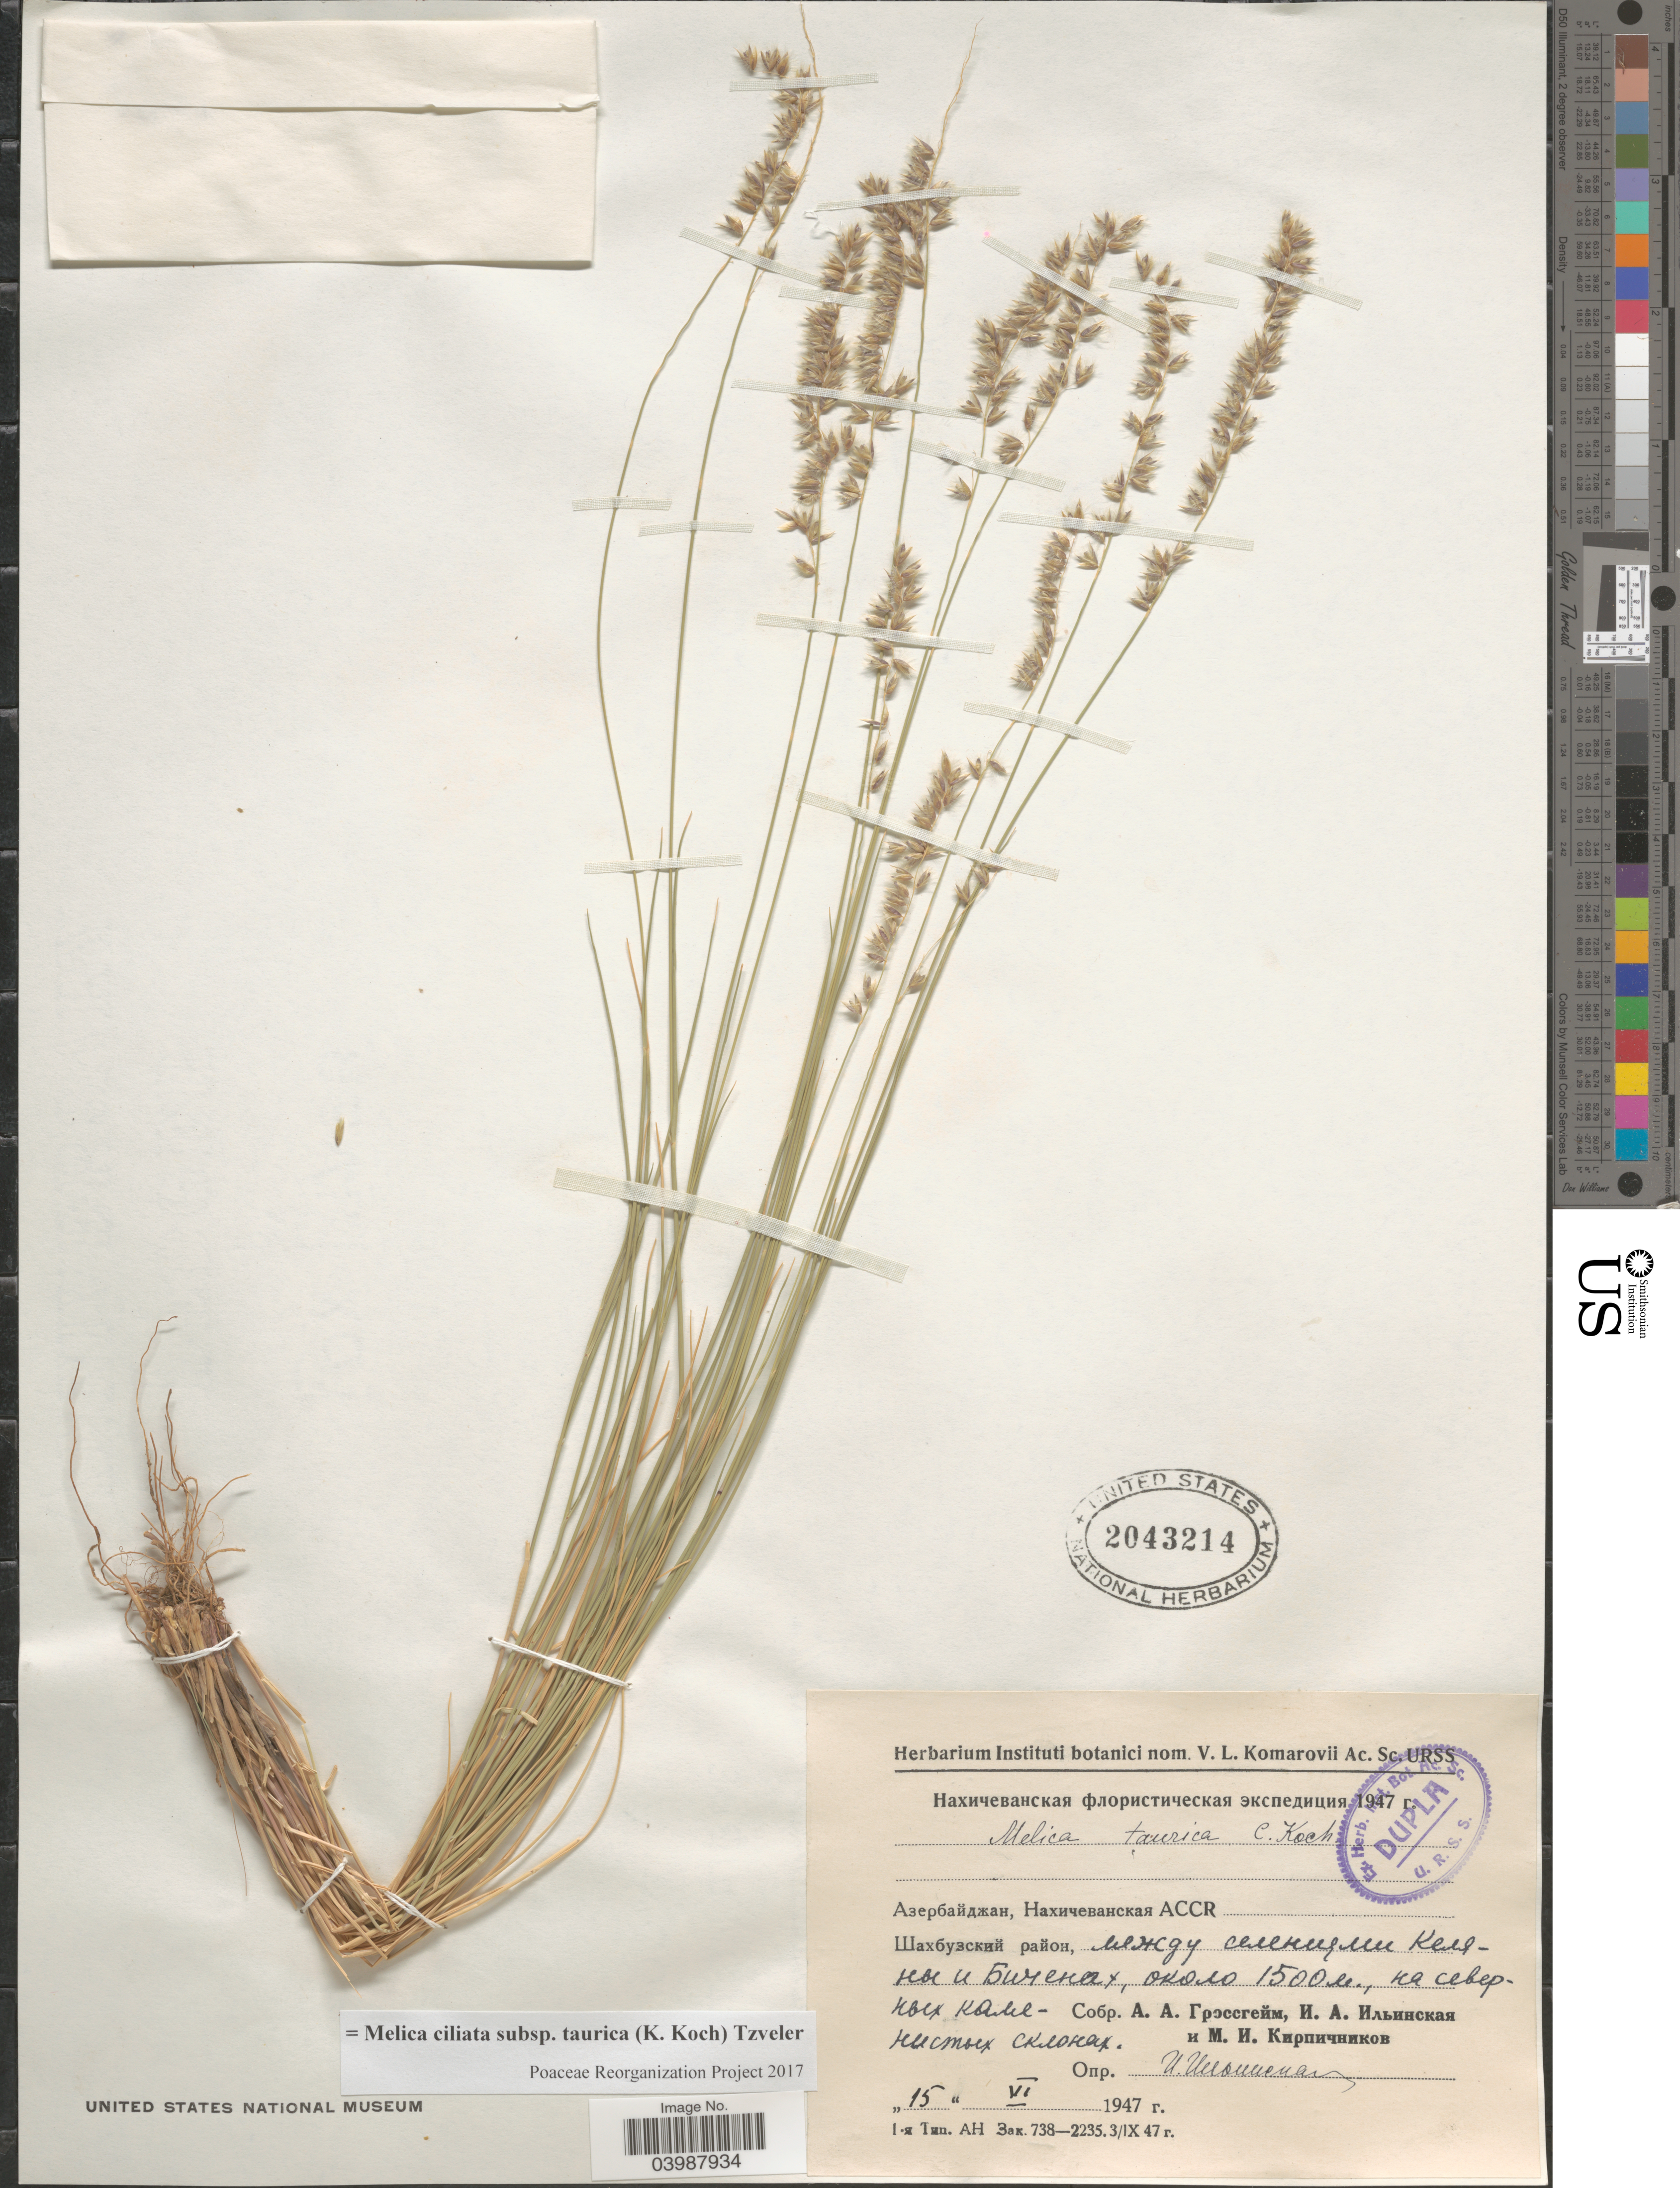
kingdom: Plantae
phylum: Tracheophyta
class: Liliopsida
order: Poales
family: Poaceae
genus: Melica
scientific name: Melica ciliata subsp. taurica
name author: (C. Koch) Tzvelev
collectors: A. Grossgeim, I. Ilinskaya & M. Kirpichnikov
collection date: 1947-06-15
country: Azerbaijan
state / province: Nakhchivan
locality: Shakhbuz District, between Kolani and Bichenek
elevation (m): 1500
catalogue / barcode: US 2043214